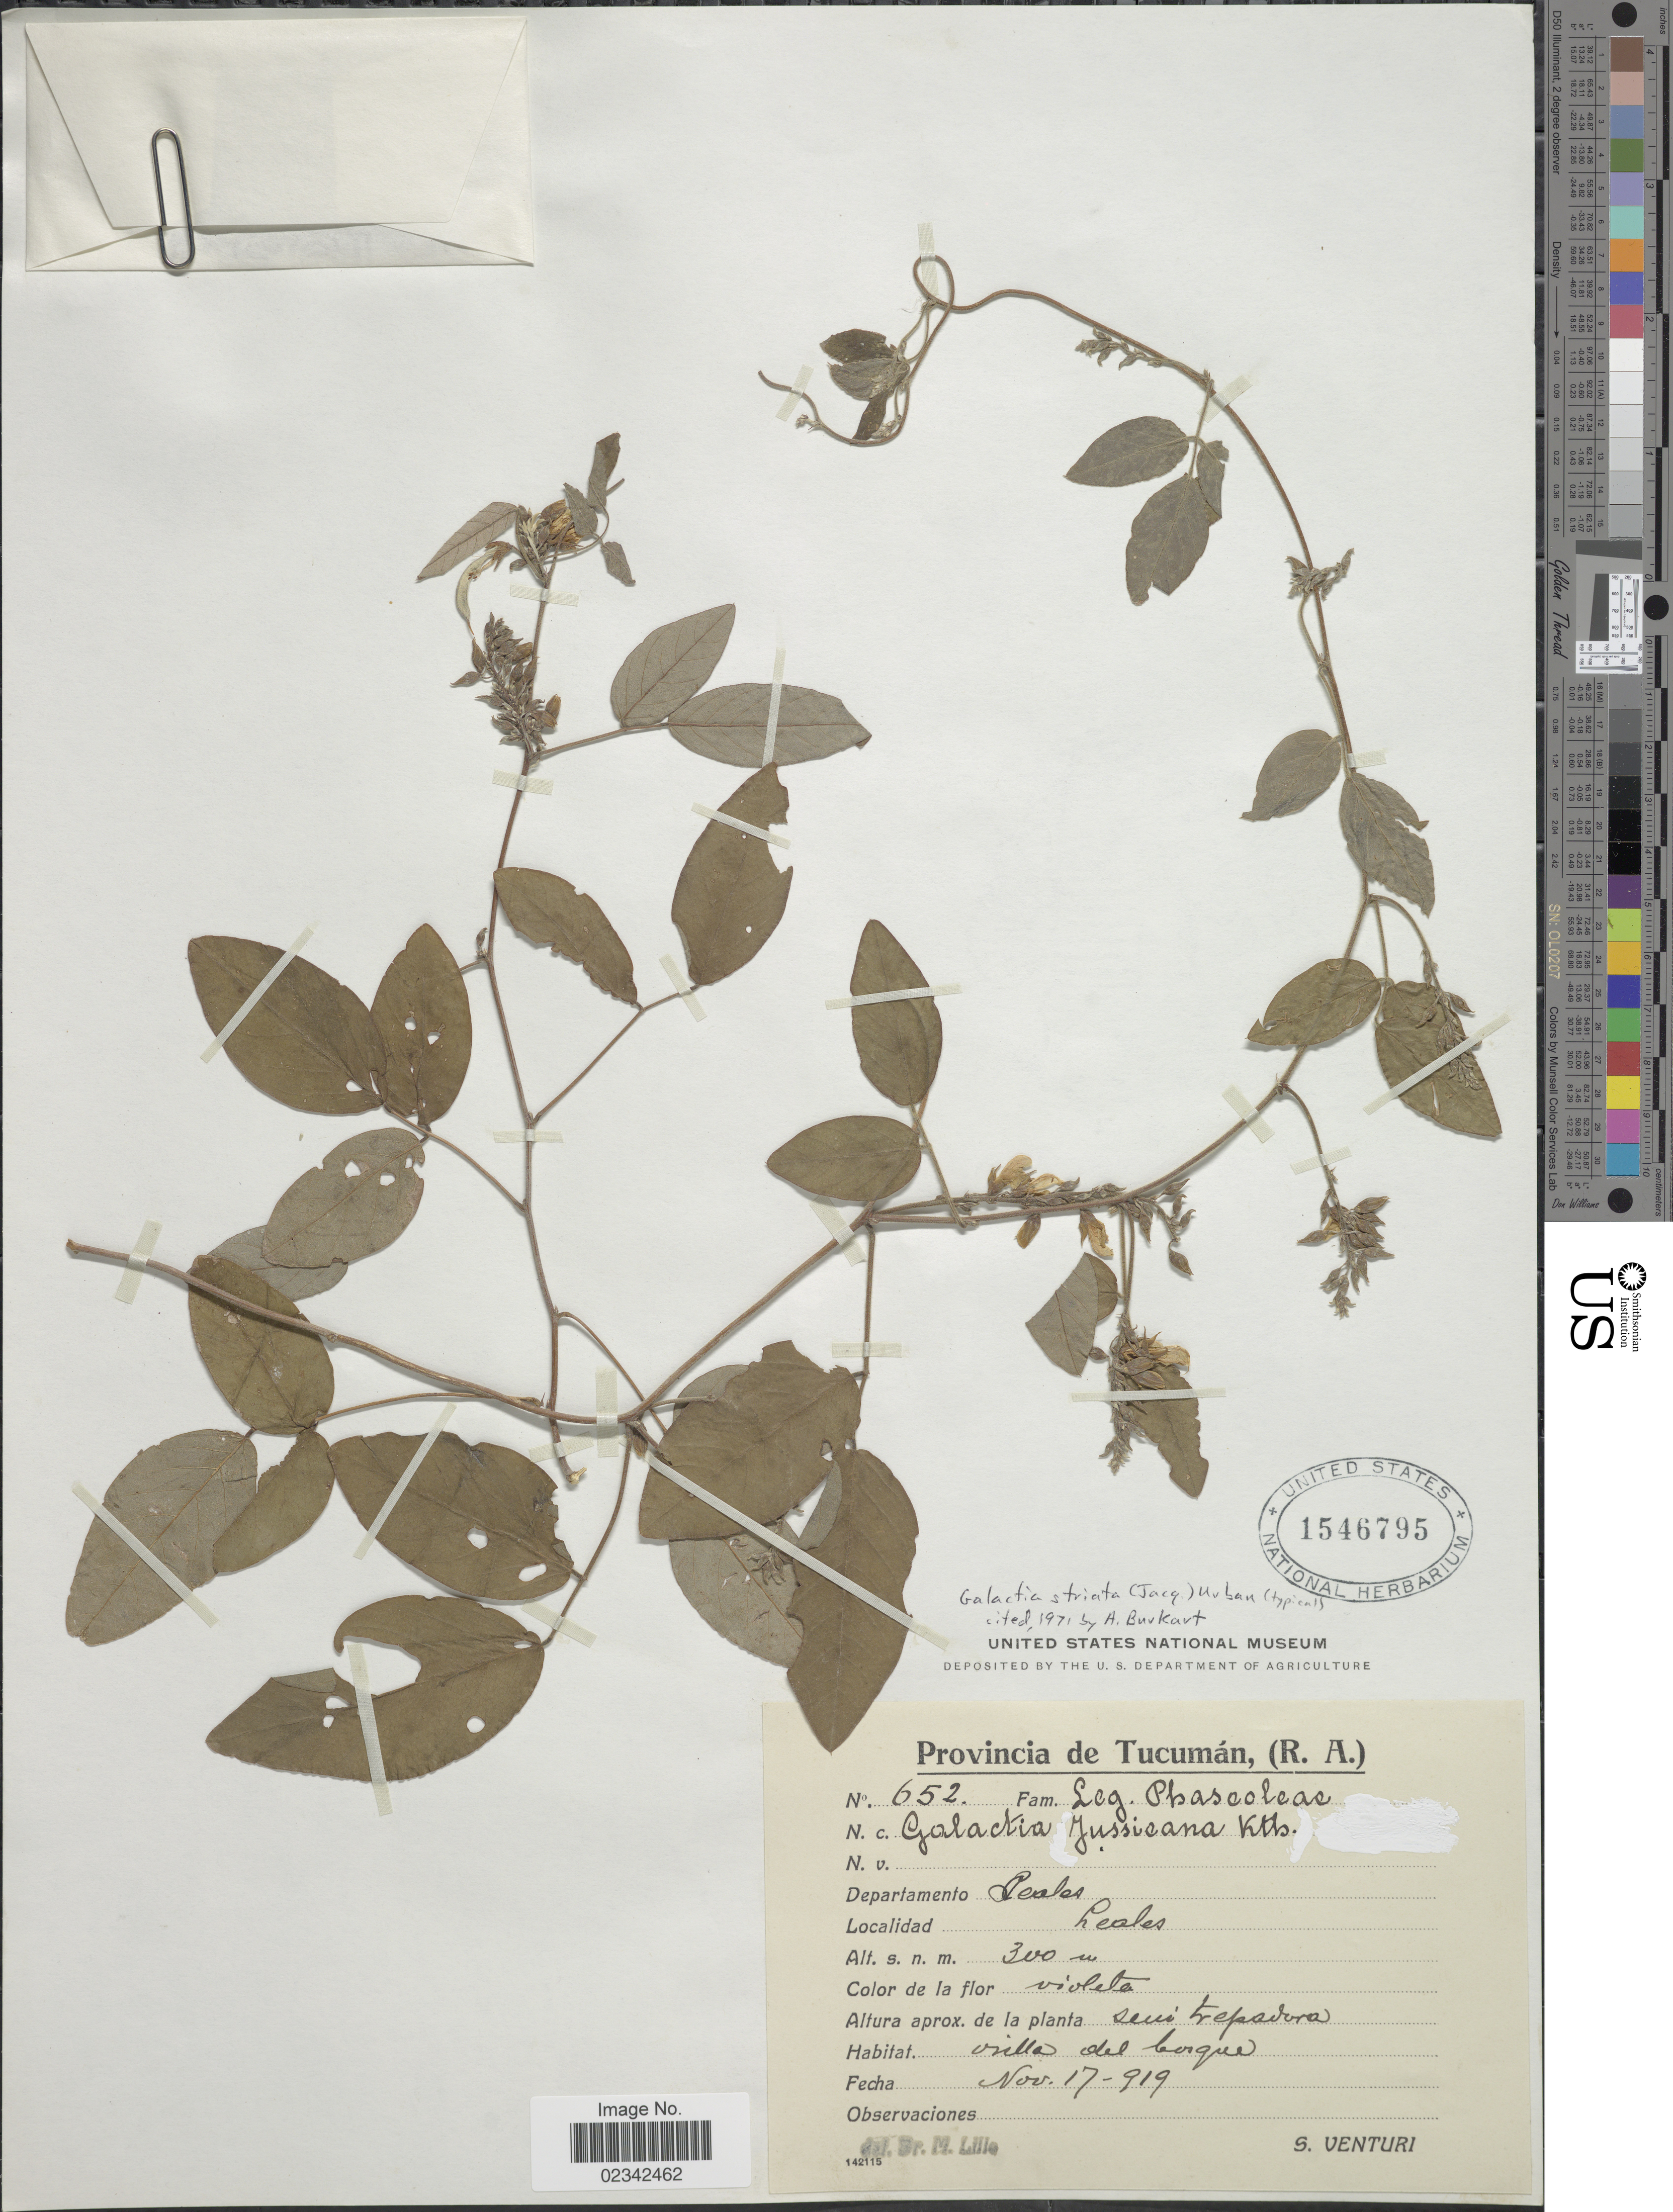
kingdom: Plantae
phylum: Tracheophyta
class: Magnoliopsida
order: Fabales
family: Fabaceae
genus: Galactia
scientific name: Galactia striata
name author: (Jacq.) Urb.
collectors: S. Venturi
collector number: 652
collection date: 1919-11-17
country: Argentina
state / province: Tucuman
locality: Departamento Leales, Leales.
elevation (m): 300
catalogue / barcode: US 1546795